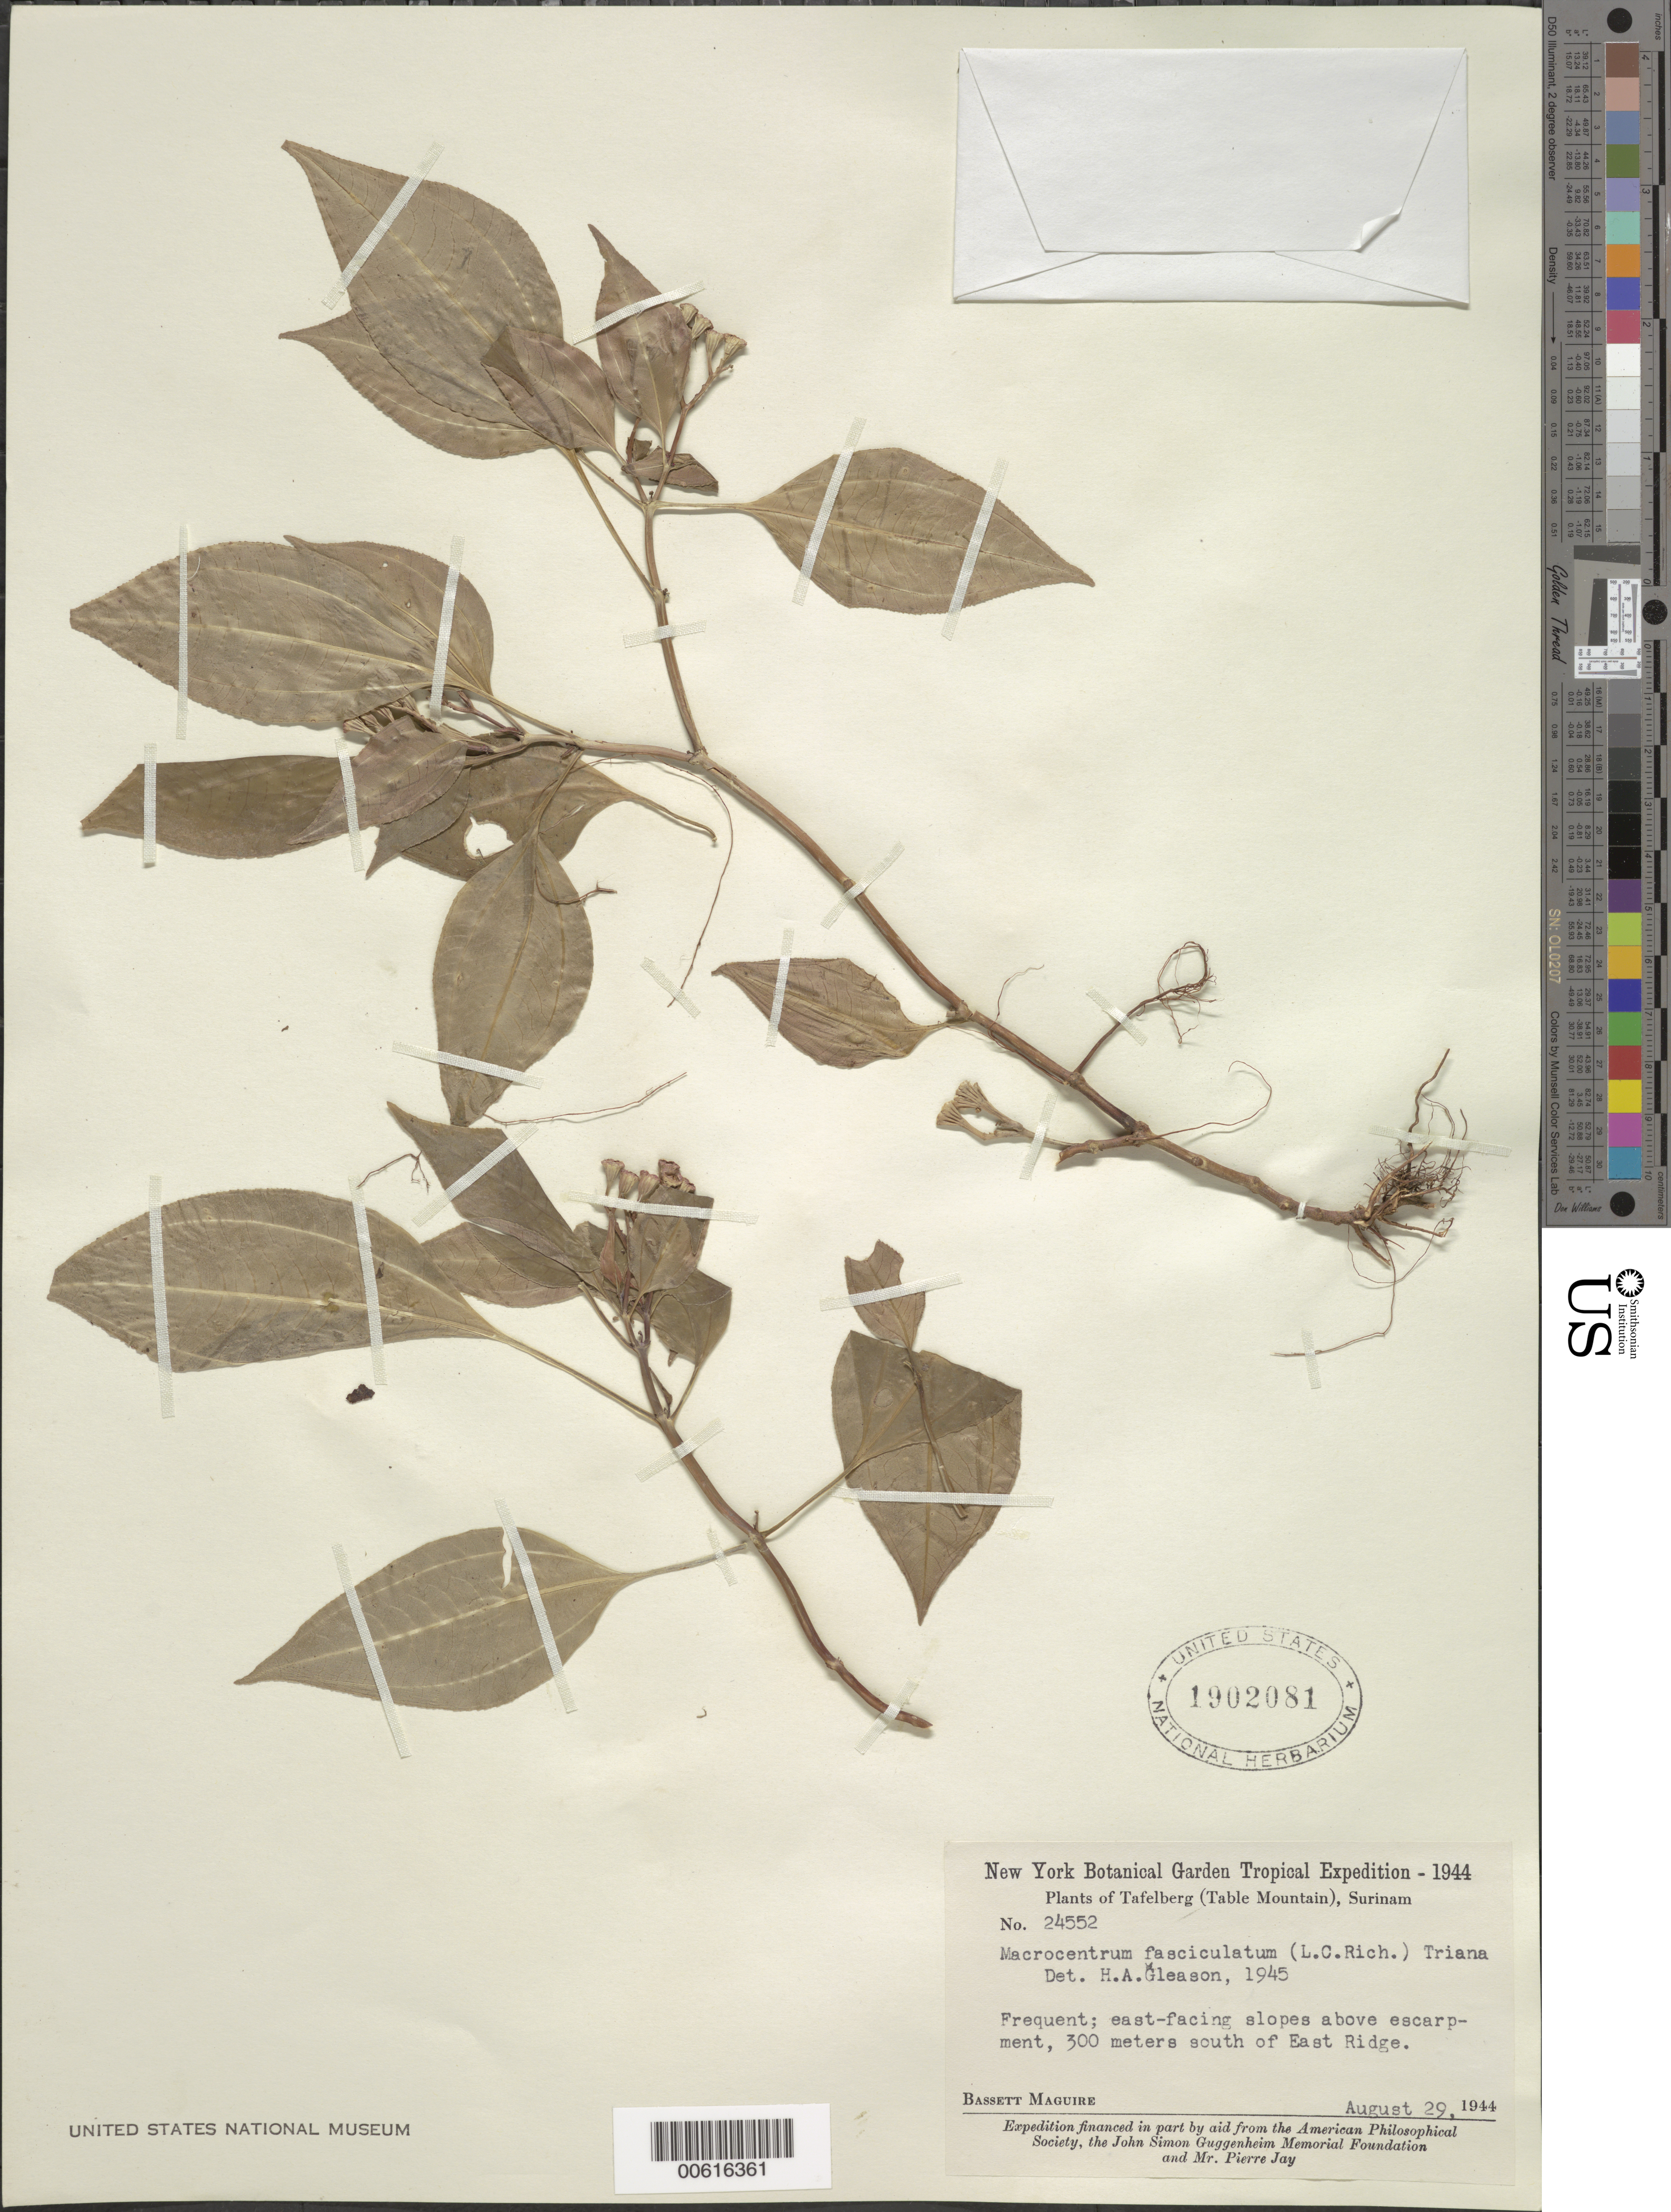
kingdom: Plantae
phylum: Tracheophyta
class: Magnoliopsida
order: Myrtales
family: Melastomataceae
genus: Macrocentrum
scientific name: Macrocentrum fasciculatum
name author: (Rich. ex DC.) Triana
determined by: Gleason, H. A.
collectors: B. Maguire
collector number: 24552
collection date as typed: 29-Aug-44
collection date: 1944-08-29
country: Suriname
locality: Tafelberg (Table Mountain), East Ridge, 300 m S of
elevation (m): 300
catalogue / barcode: US 1902081